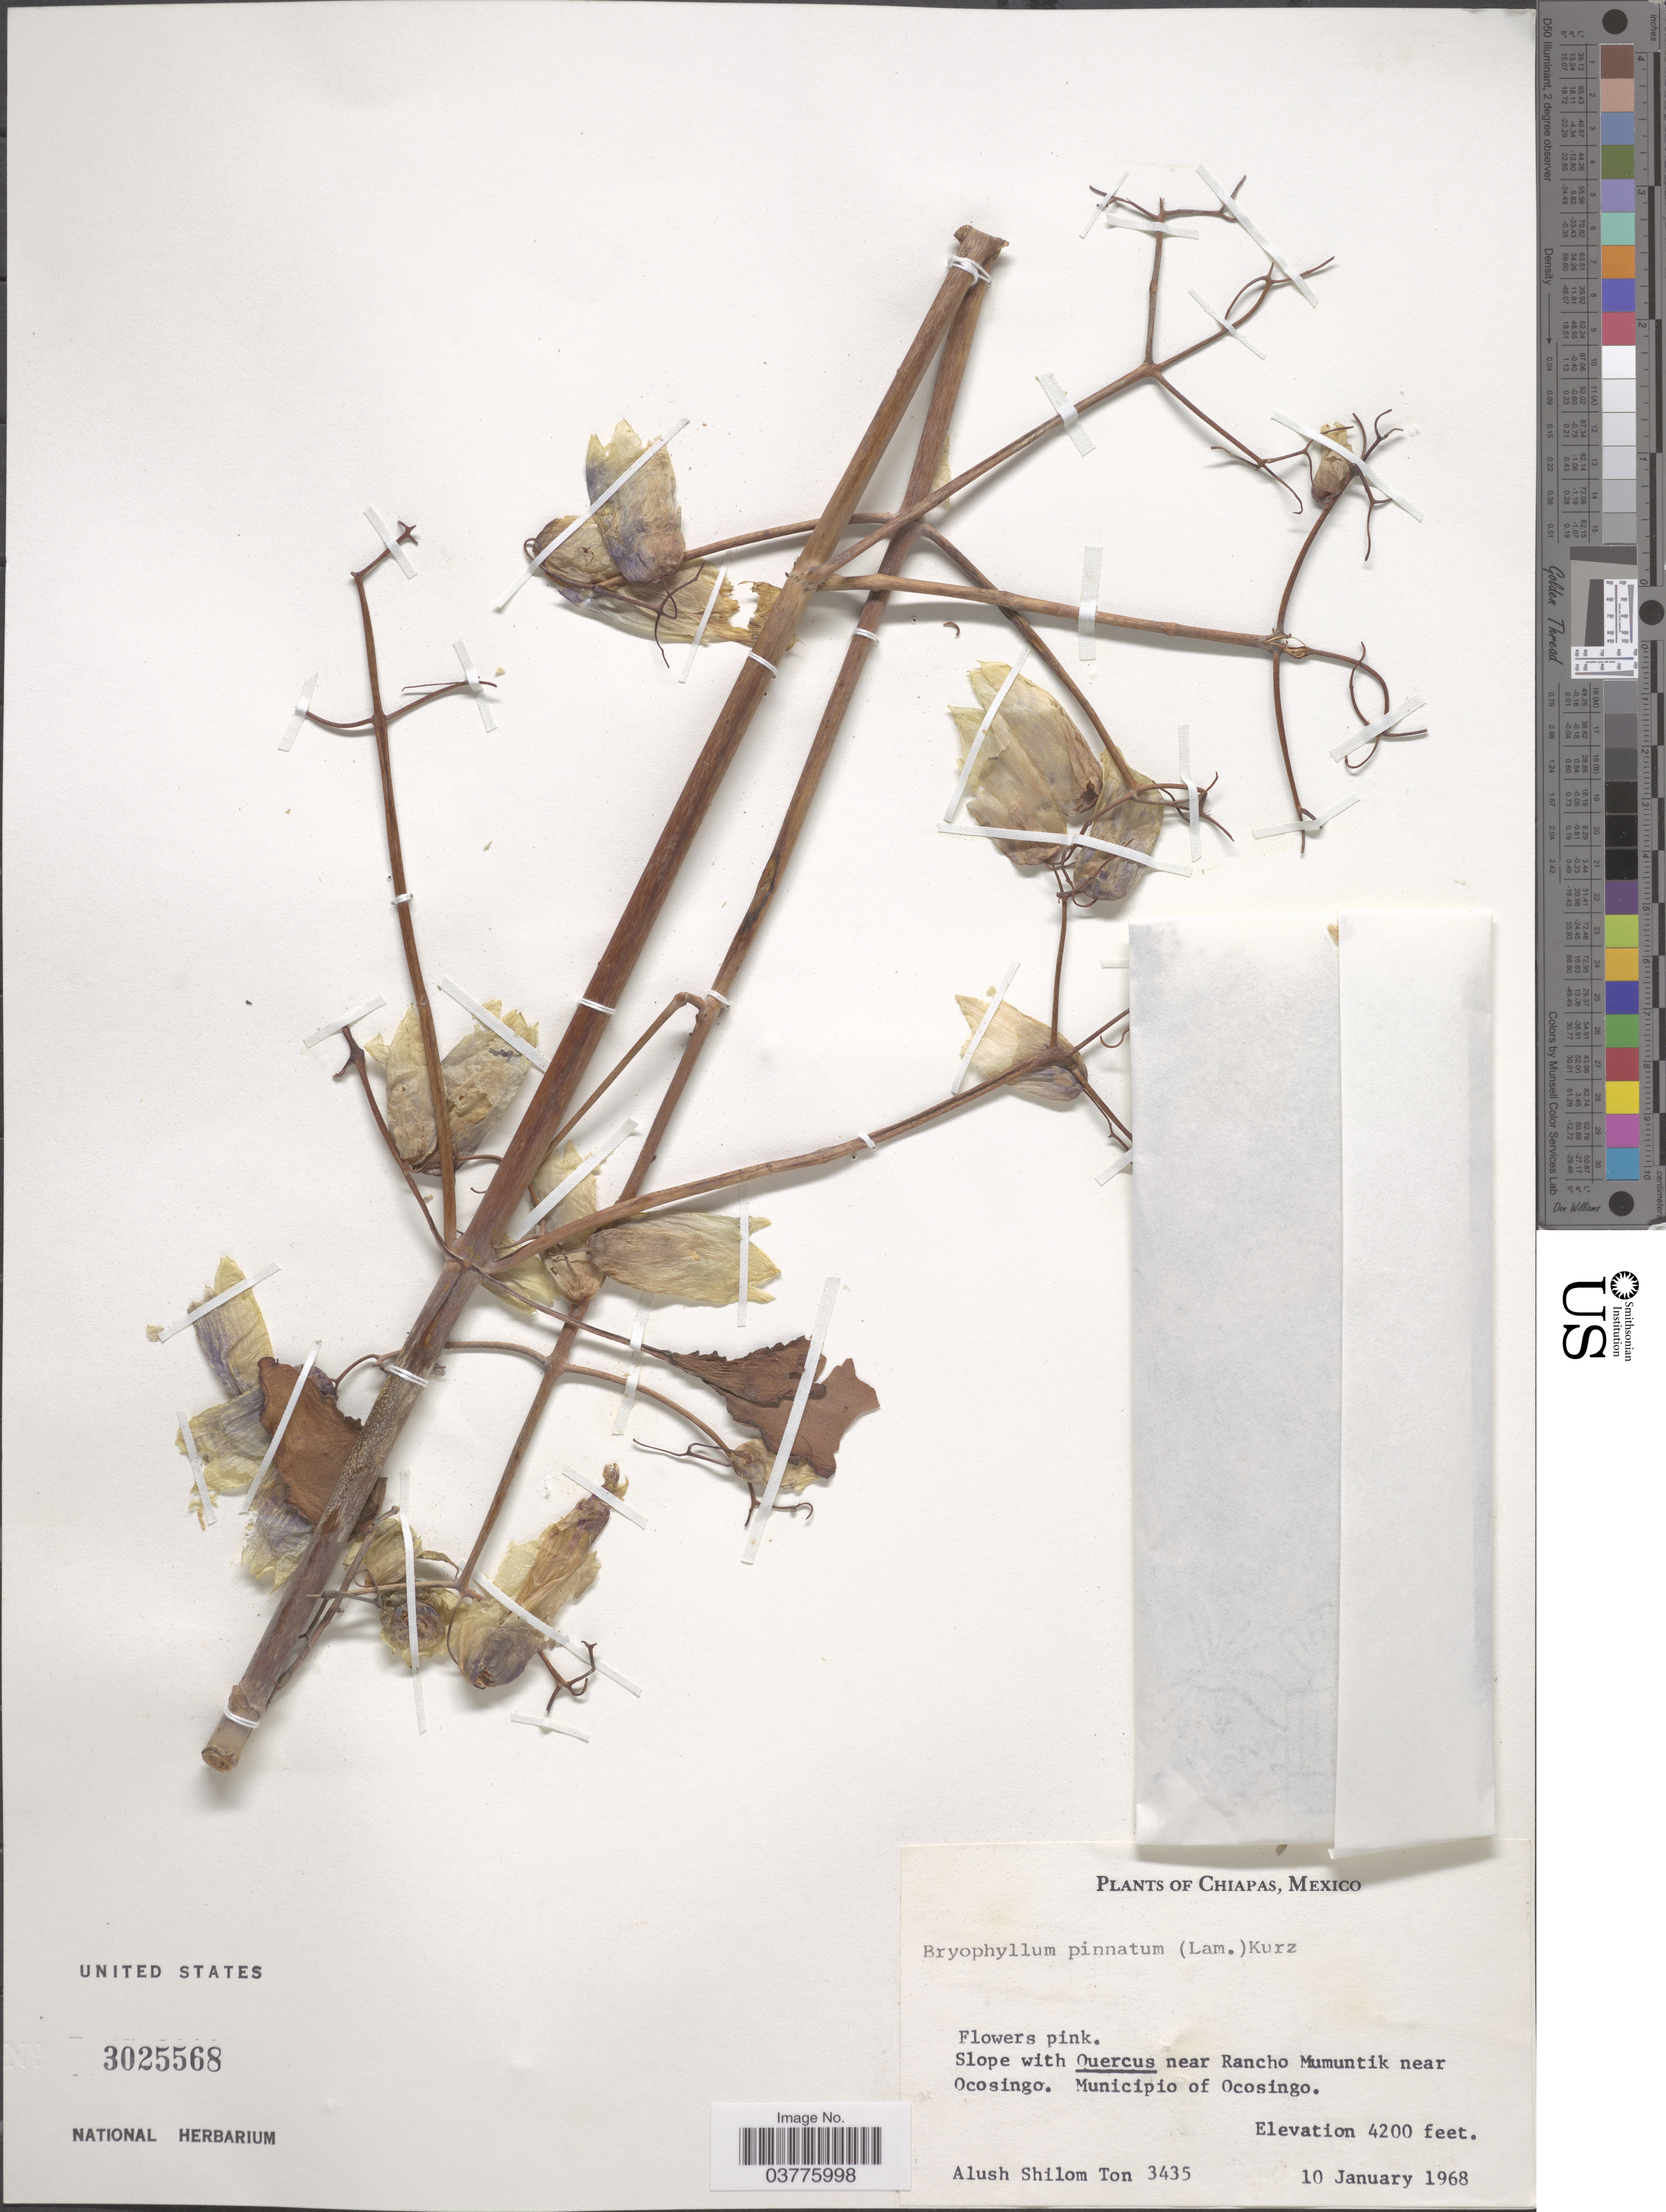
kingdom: Plantae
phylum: Tracheophyta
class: Magnoliopsida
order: Saxifragales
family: Crassulaceae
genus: Kalanchoe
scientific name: Kalanchoe pinnata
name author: (Lam.) Pers.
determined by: Strong, Mark T., (BOT), Smithsonian Institution - National Museum of Natural History (UNITED STATES)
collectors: A. M. Ton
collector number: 3435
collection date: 1968-01-10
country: Mexico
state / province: Chiapas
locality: Near Rancho Mumuntik near Ocosingo. Municipio of Ocosingo.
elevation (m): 1280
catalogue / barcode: US 3025568